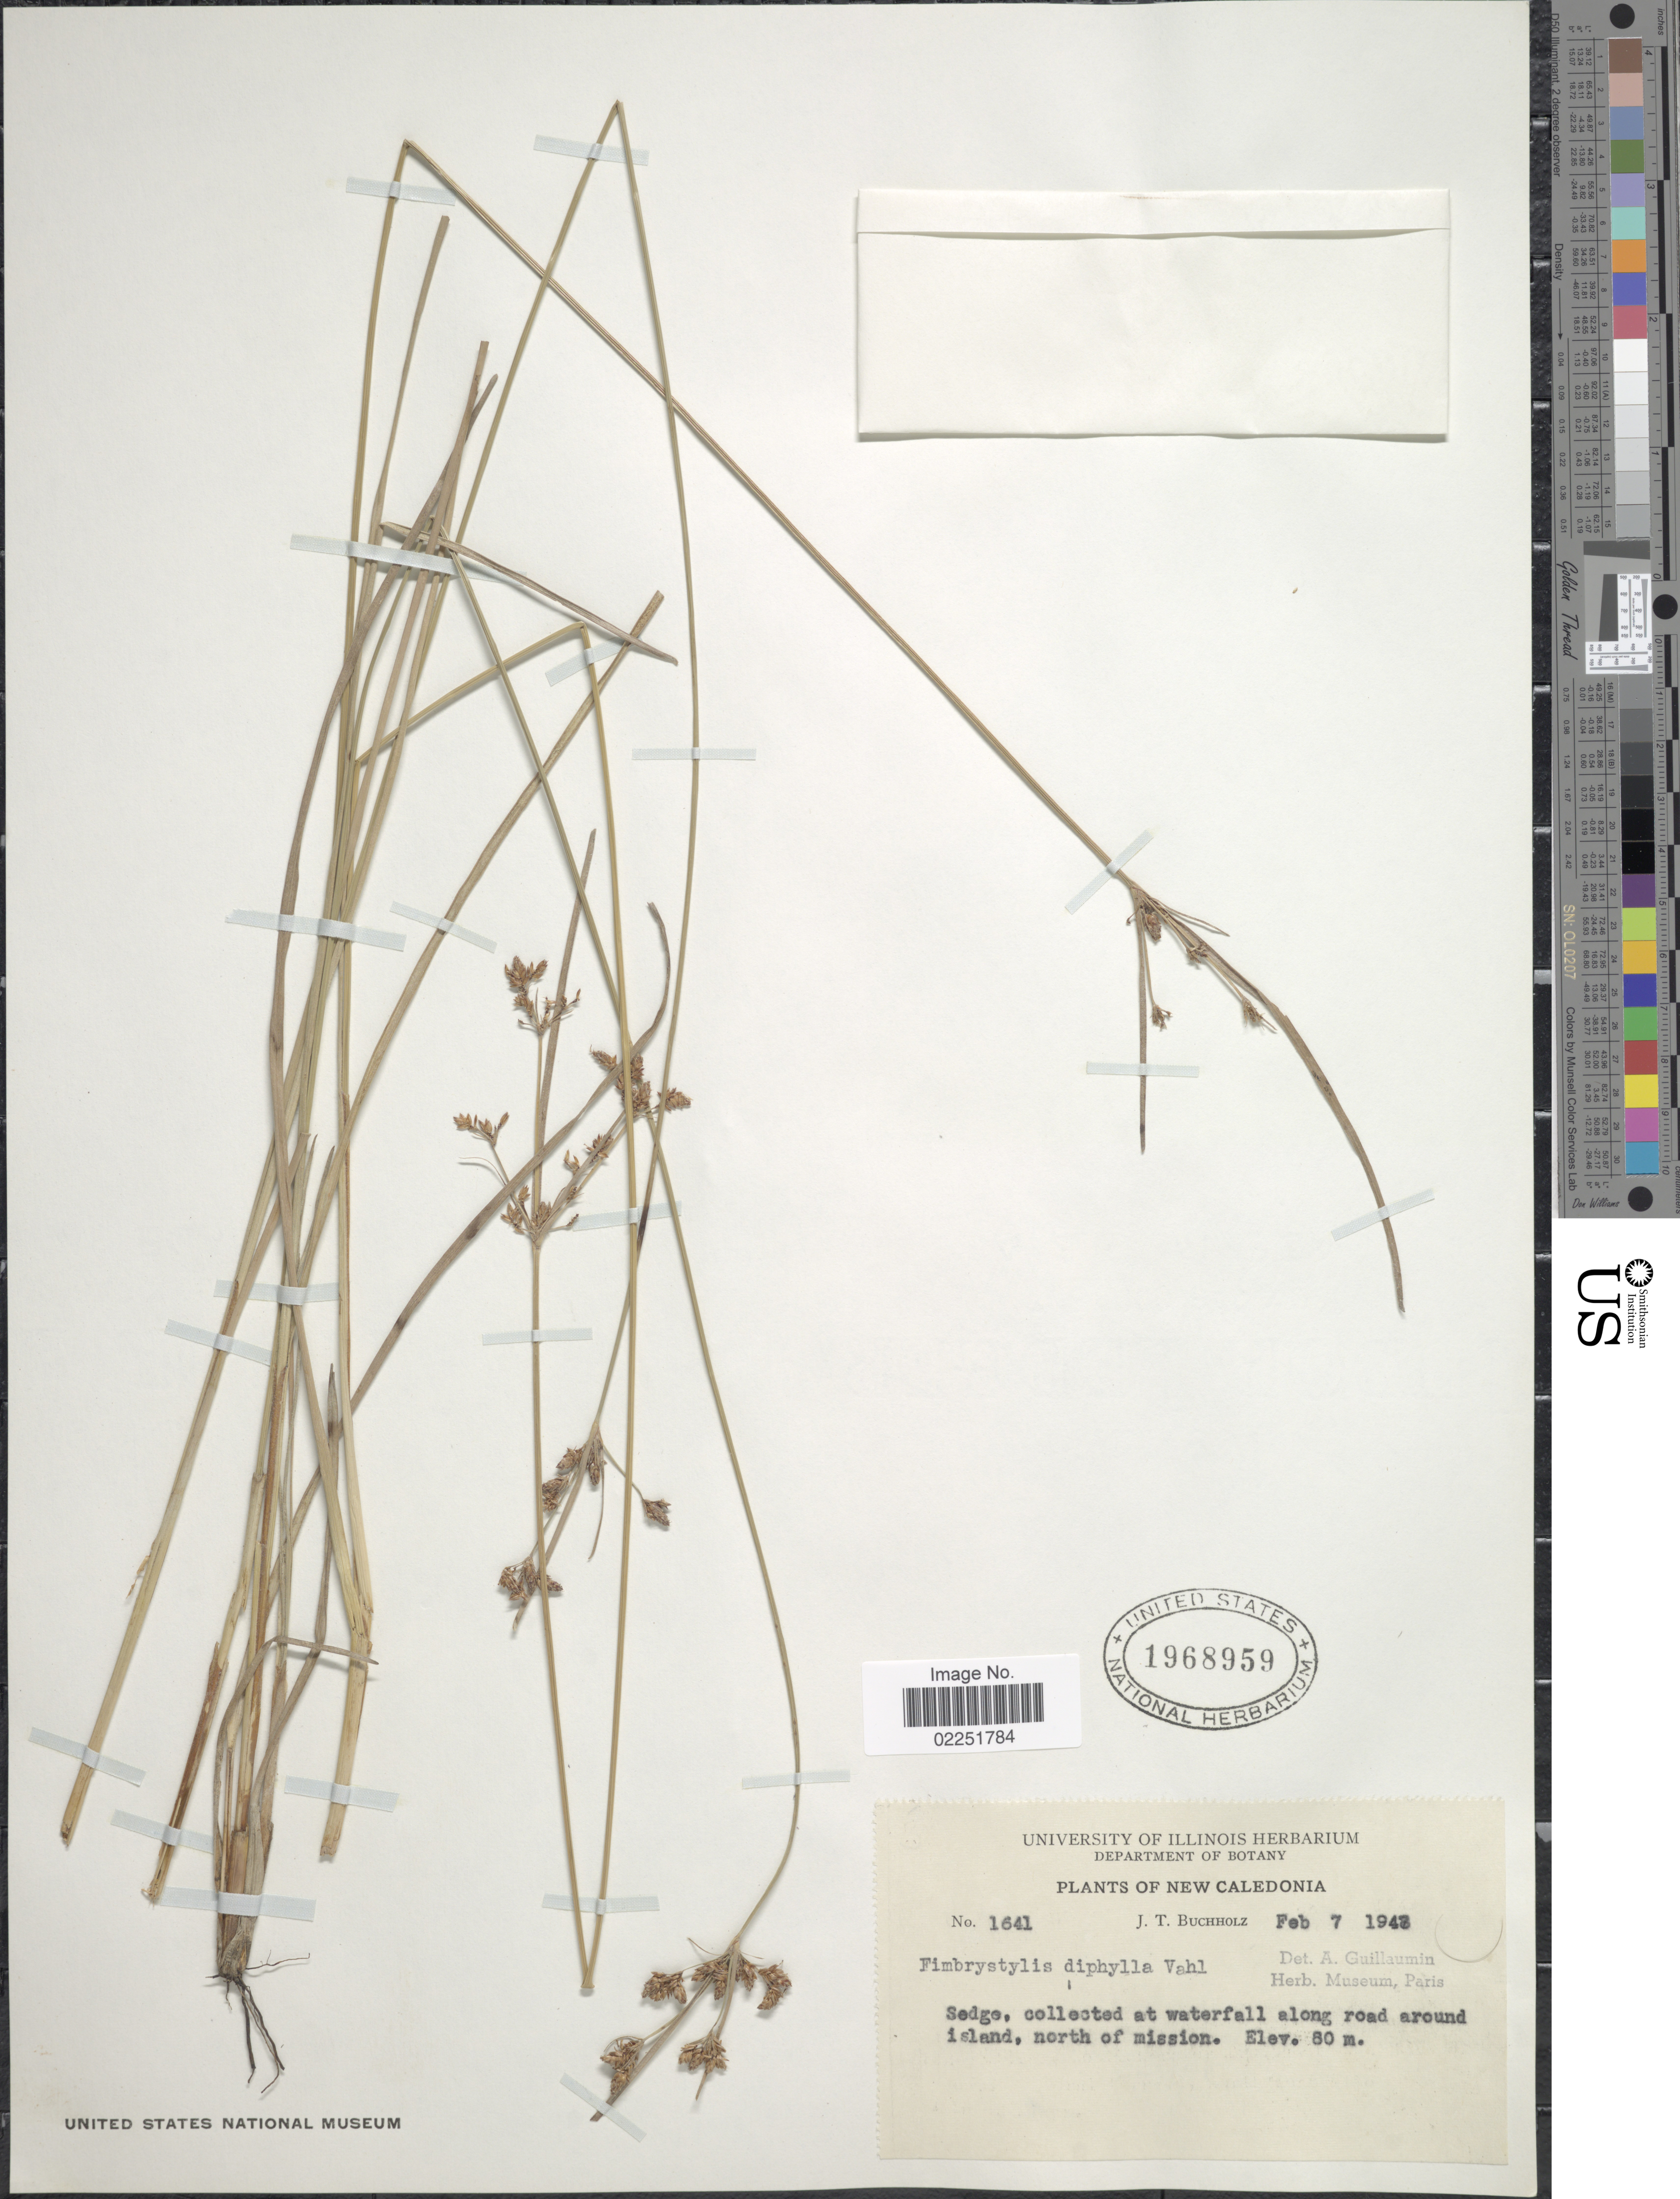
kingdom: Plantae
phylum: Tracheophyta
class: Liliopsida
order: Poales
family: Cyperaceae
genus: Fimbristylis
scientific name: Fimbristylis dichotoma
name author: (L.) Vahl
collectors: J. T. Buchholz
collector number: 1641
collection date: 1943-02-07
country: New Caledonia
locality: At waterfall along road around island, north of mission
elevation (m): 80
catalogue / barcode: US 1968959